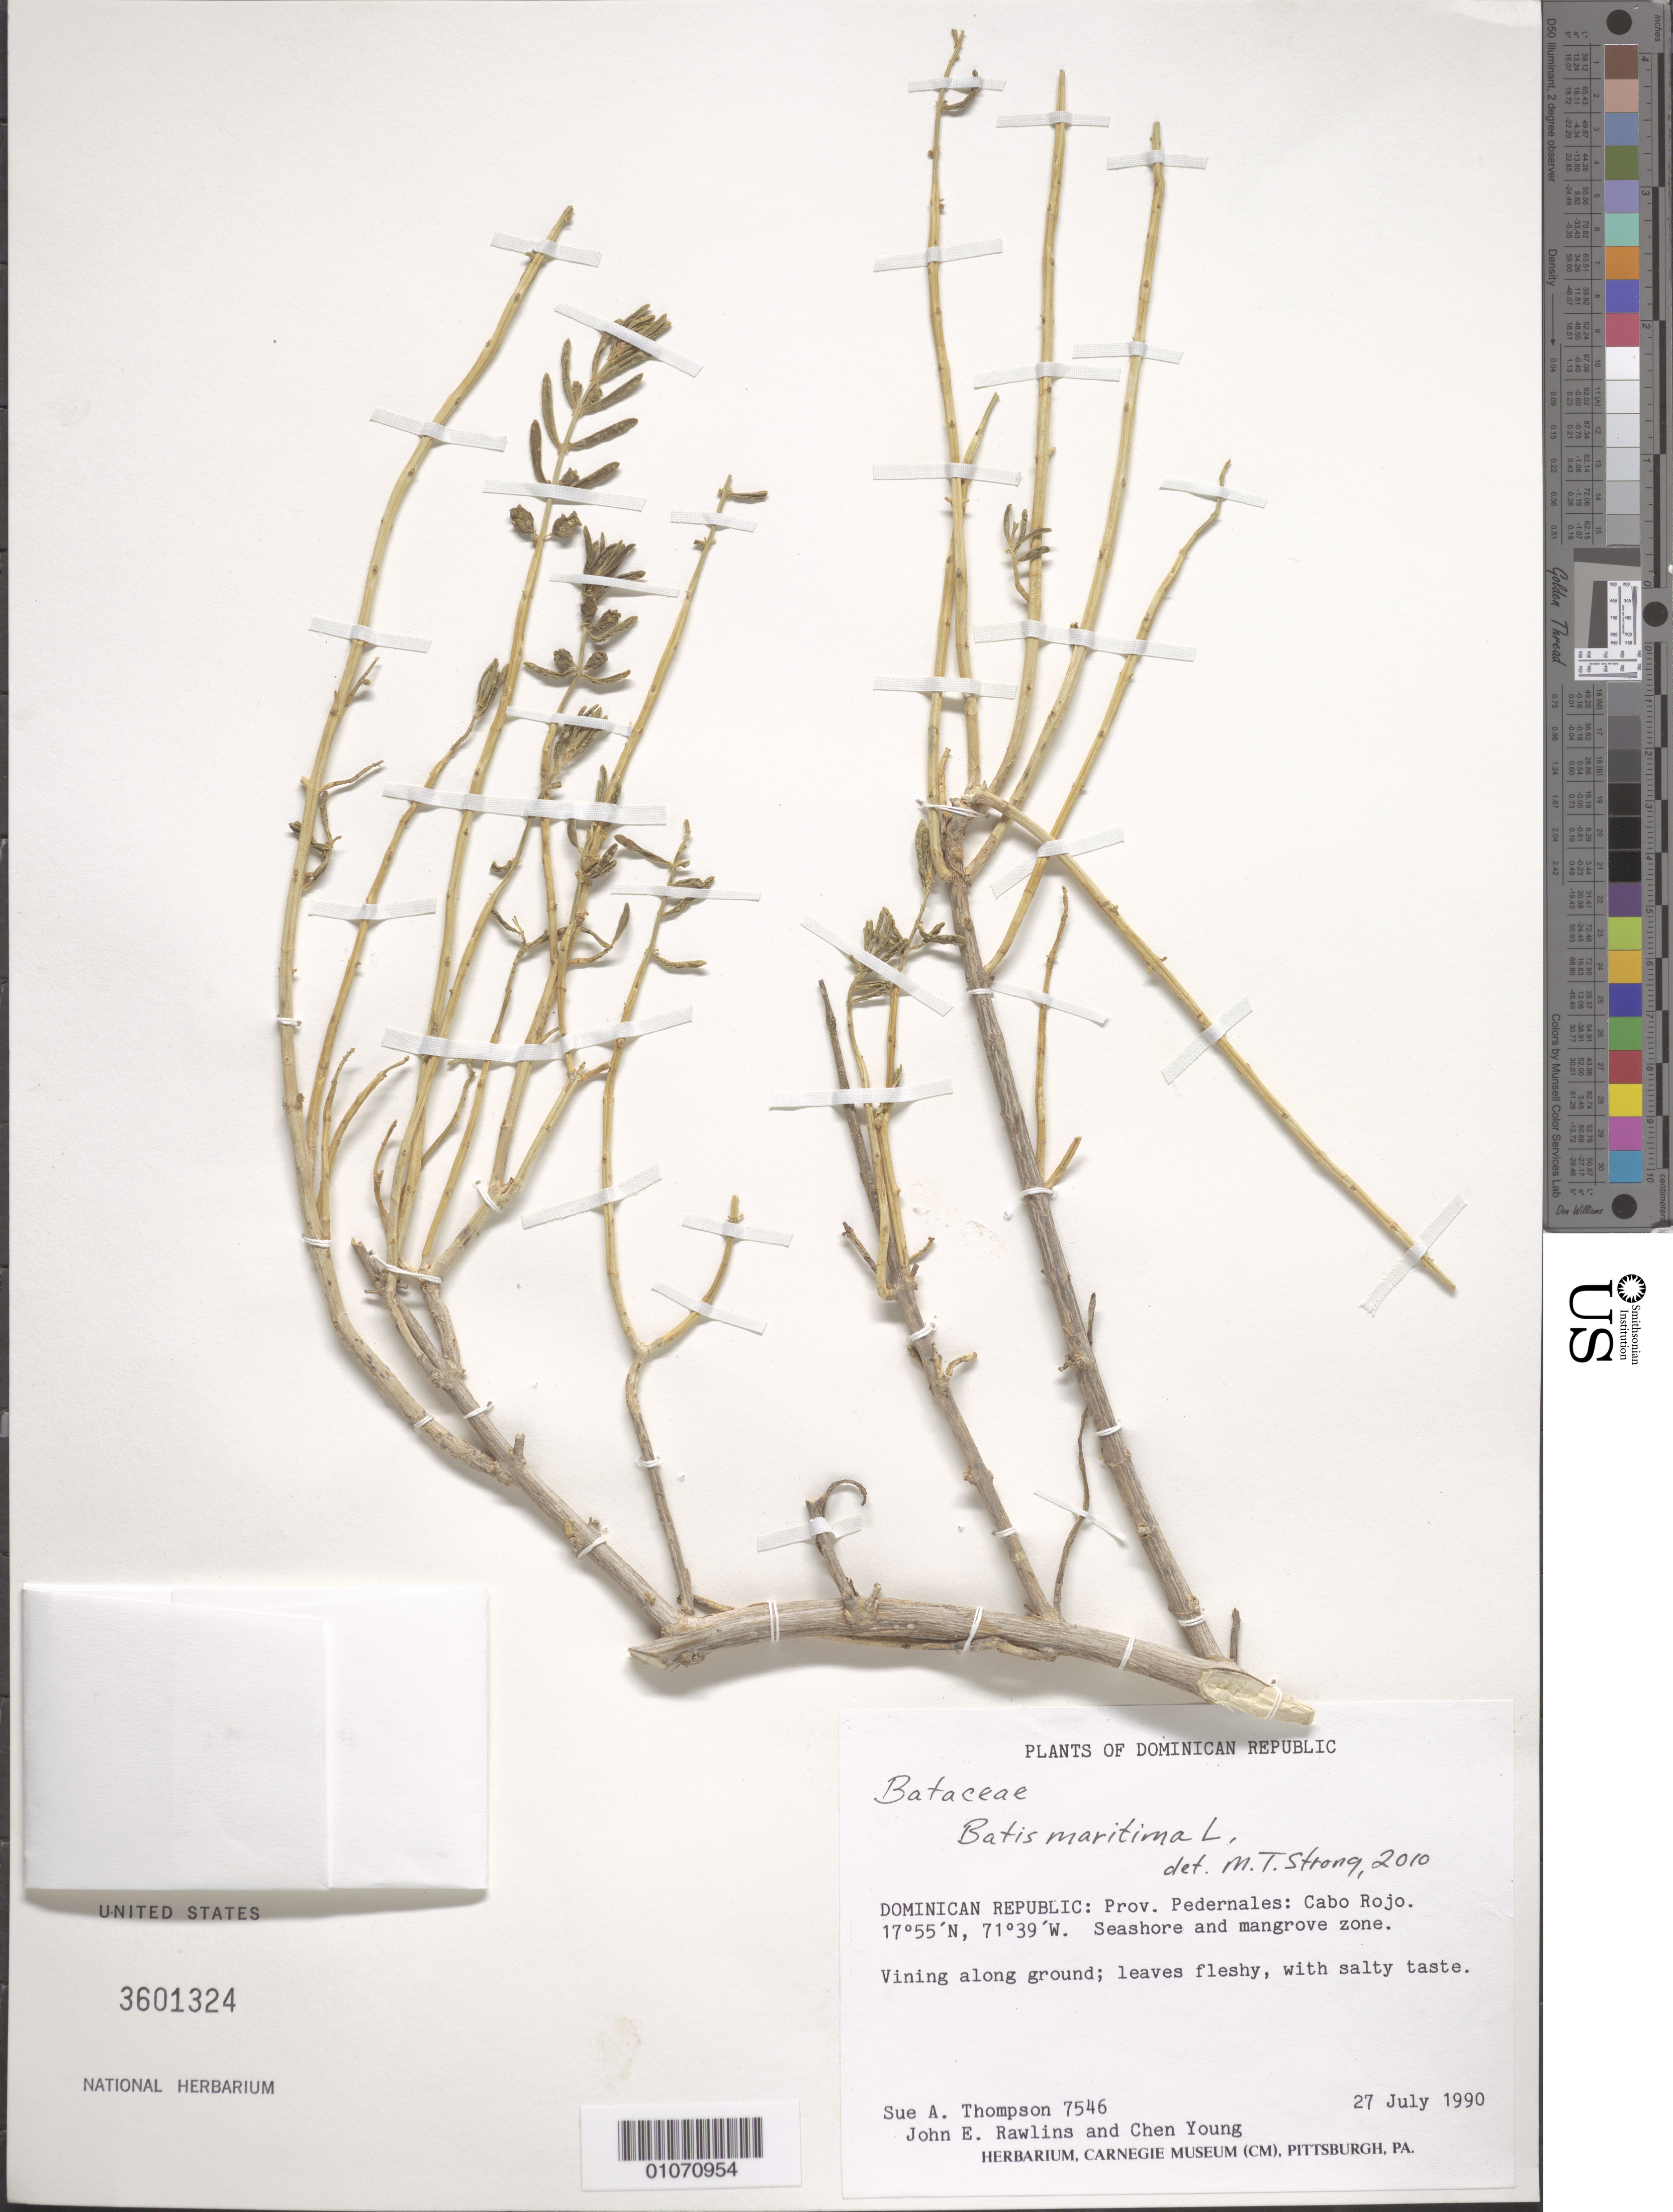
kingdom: Plantae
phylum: Tracheophyta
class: Magnoliopsida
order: Brassicales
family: Bataceae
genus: Batis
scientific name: Batis maritima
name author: L.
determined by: Strong, M. T., (US), Smithsonian Institution - National Museum of Natural History (UNITED STATES)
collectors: S. A. Thompson, J. Rawlins & C. Young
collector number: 7546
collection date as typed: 27 Jul 1990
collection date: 1990-07-27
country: Dominican Republic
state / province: Pedernales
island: Hispaniola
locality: Cabo Rojo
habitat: Seashore and mangrove zone; vining along ground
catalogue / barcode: US 3601324